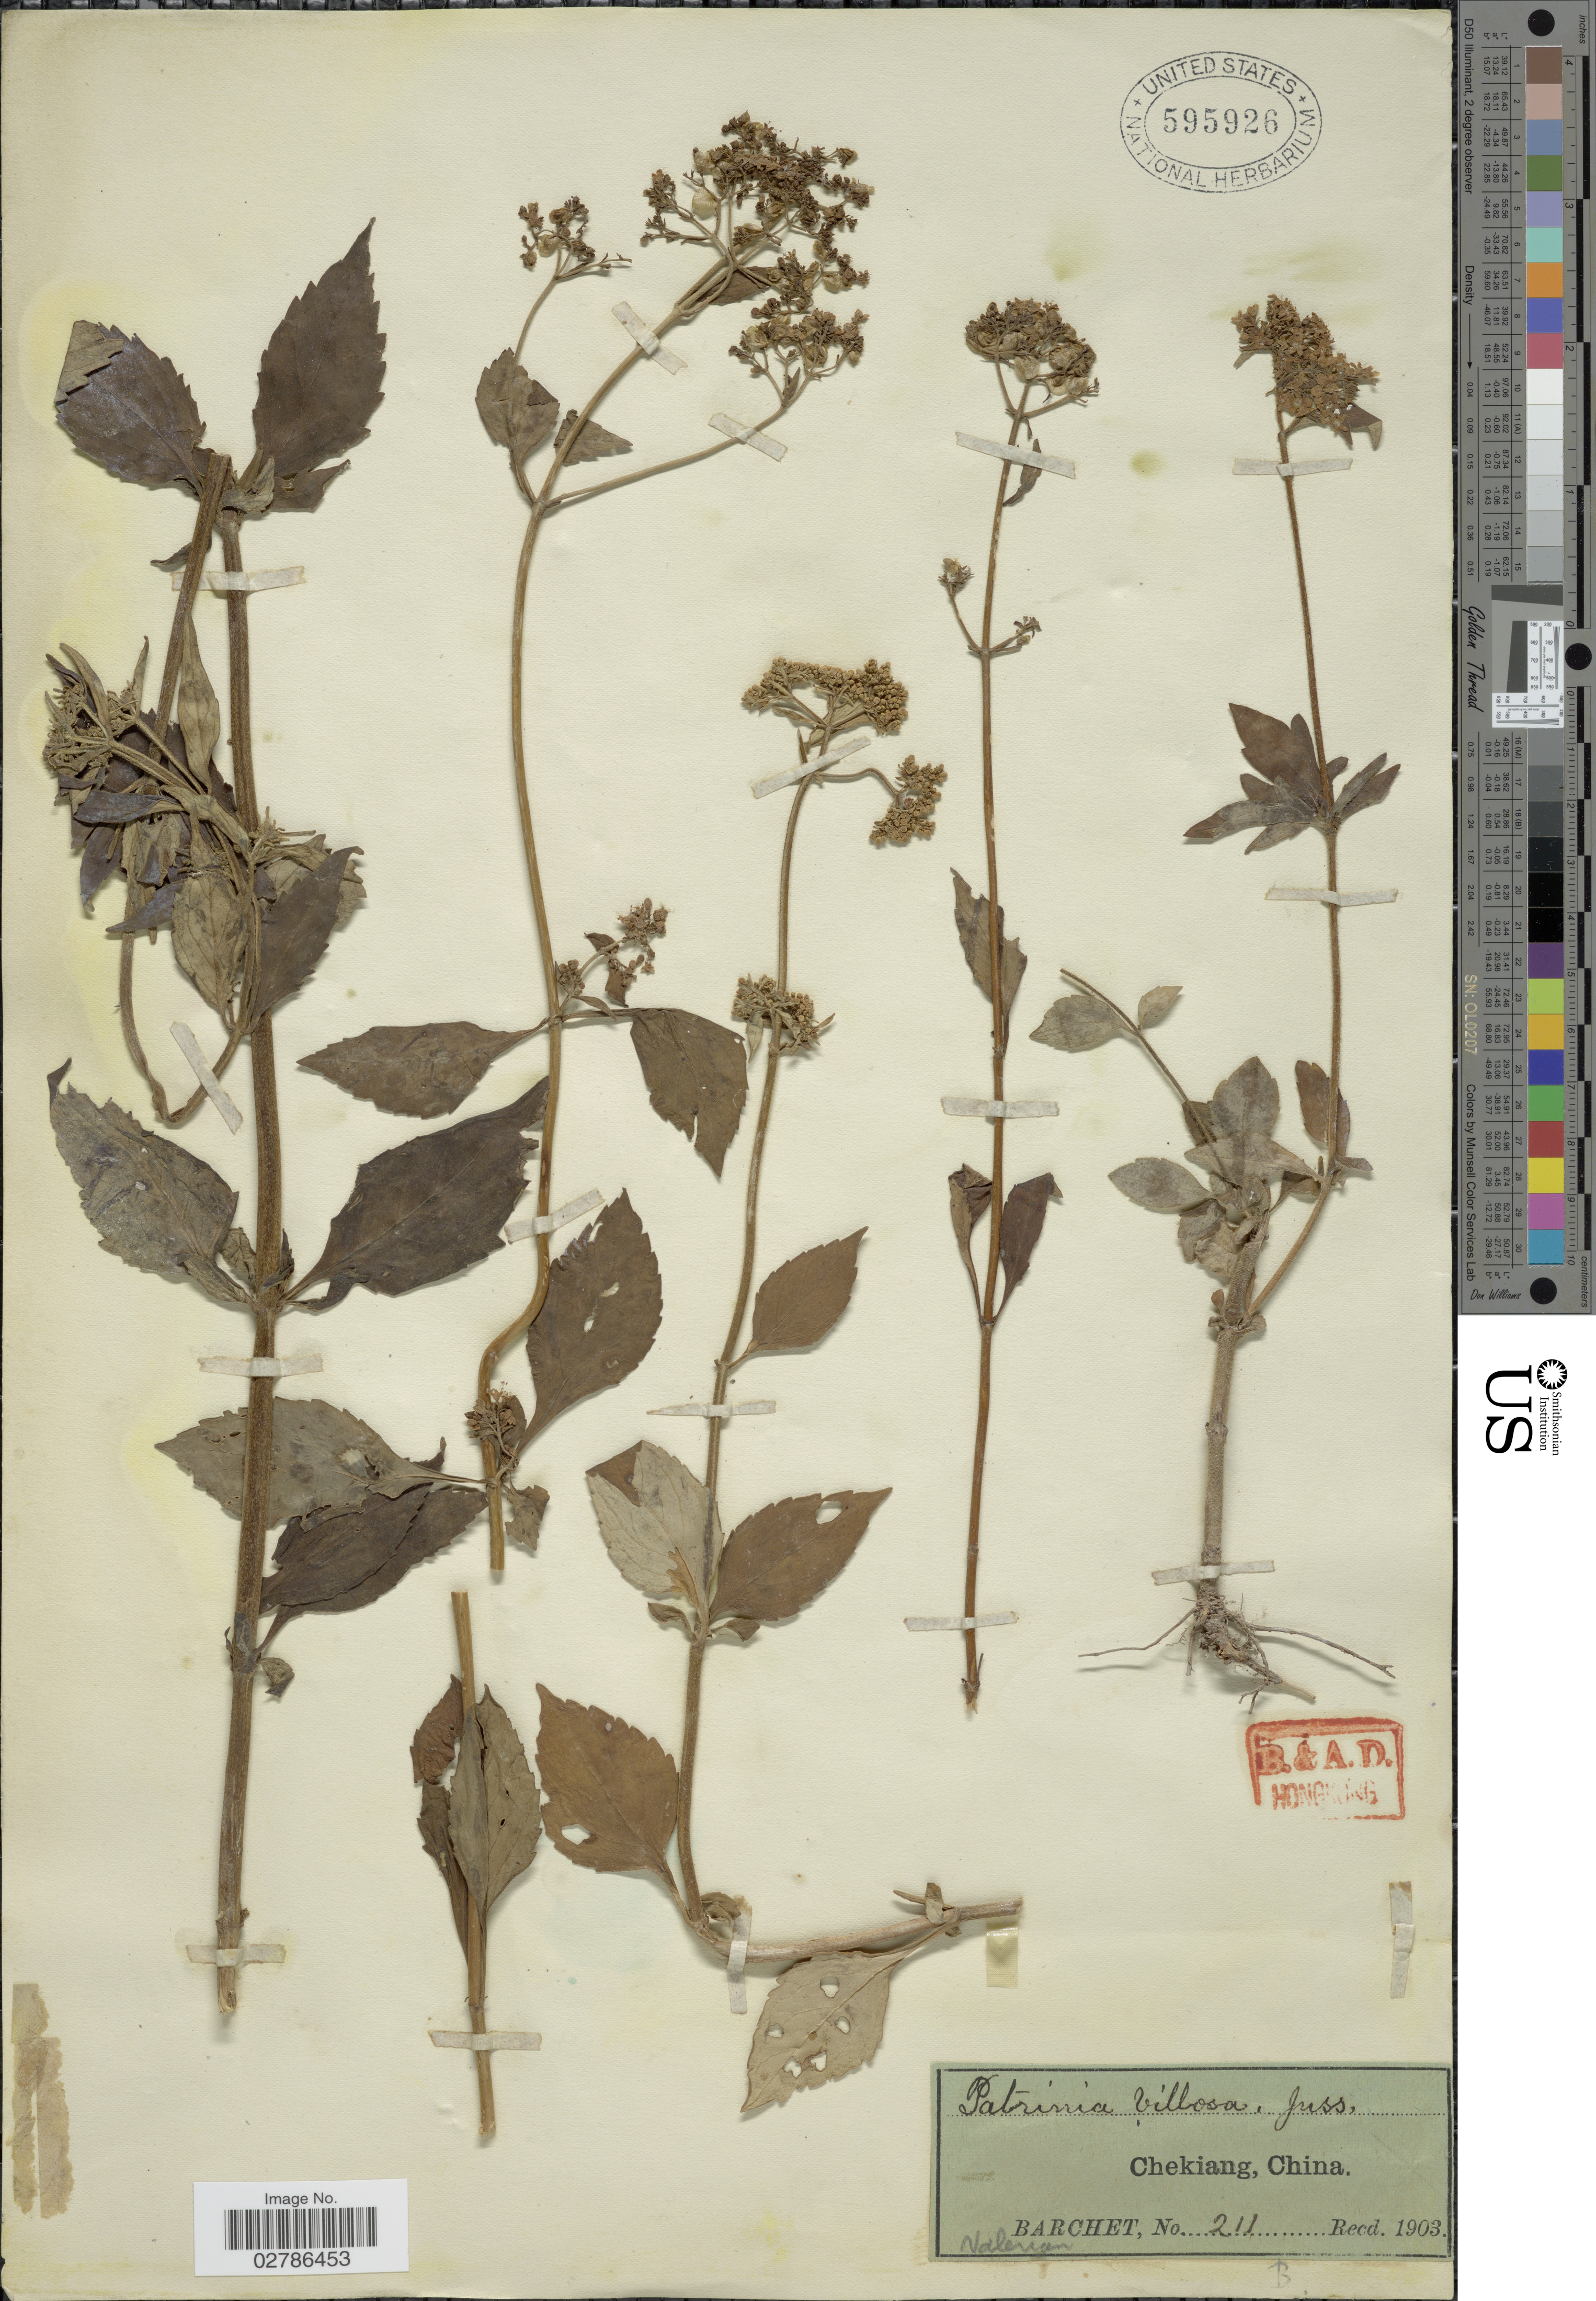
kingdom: Plantae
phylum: Tracheophyta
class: Magnoliopsida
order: Dipsacales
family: Caprifoliaceae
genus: Patrinia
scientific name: Patrinia villosa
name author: (Thunb.) Dufr.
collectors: S. P. Barchet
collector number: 211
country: China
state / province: Zhejiang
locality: Chekiang.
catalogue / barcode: US 595926